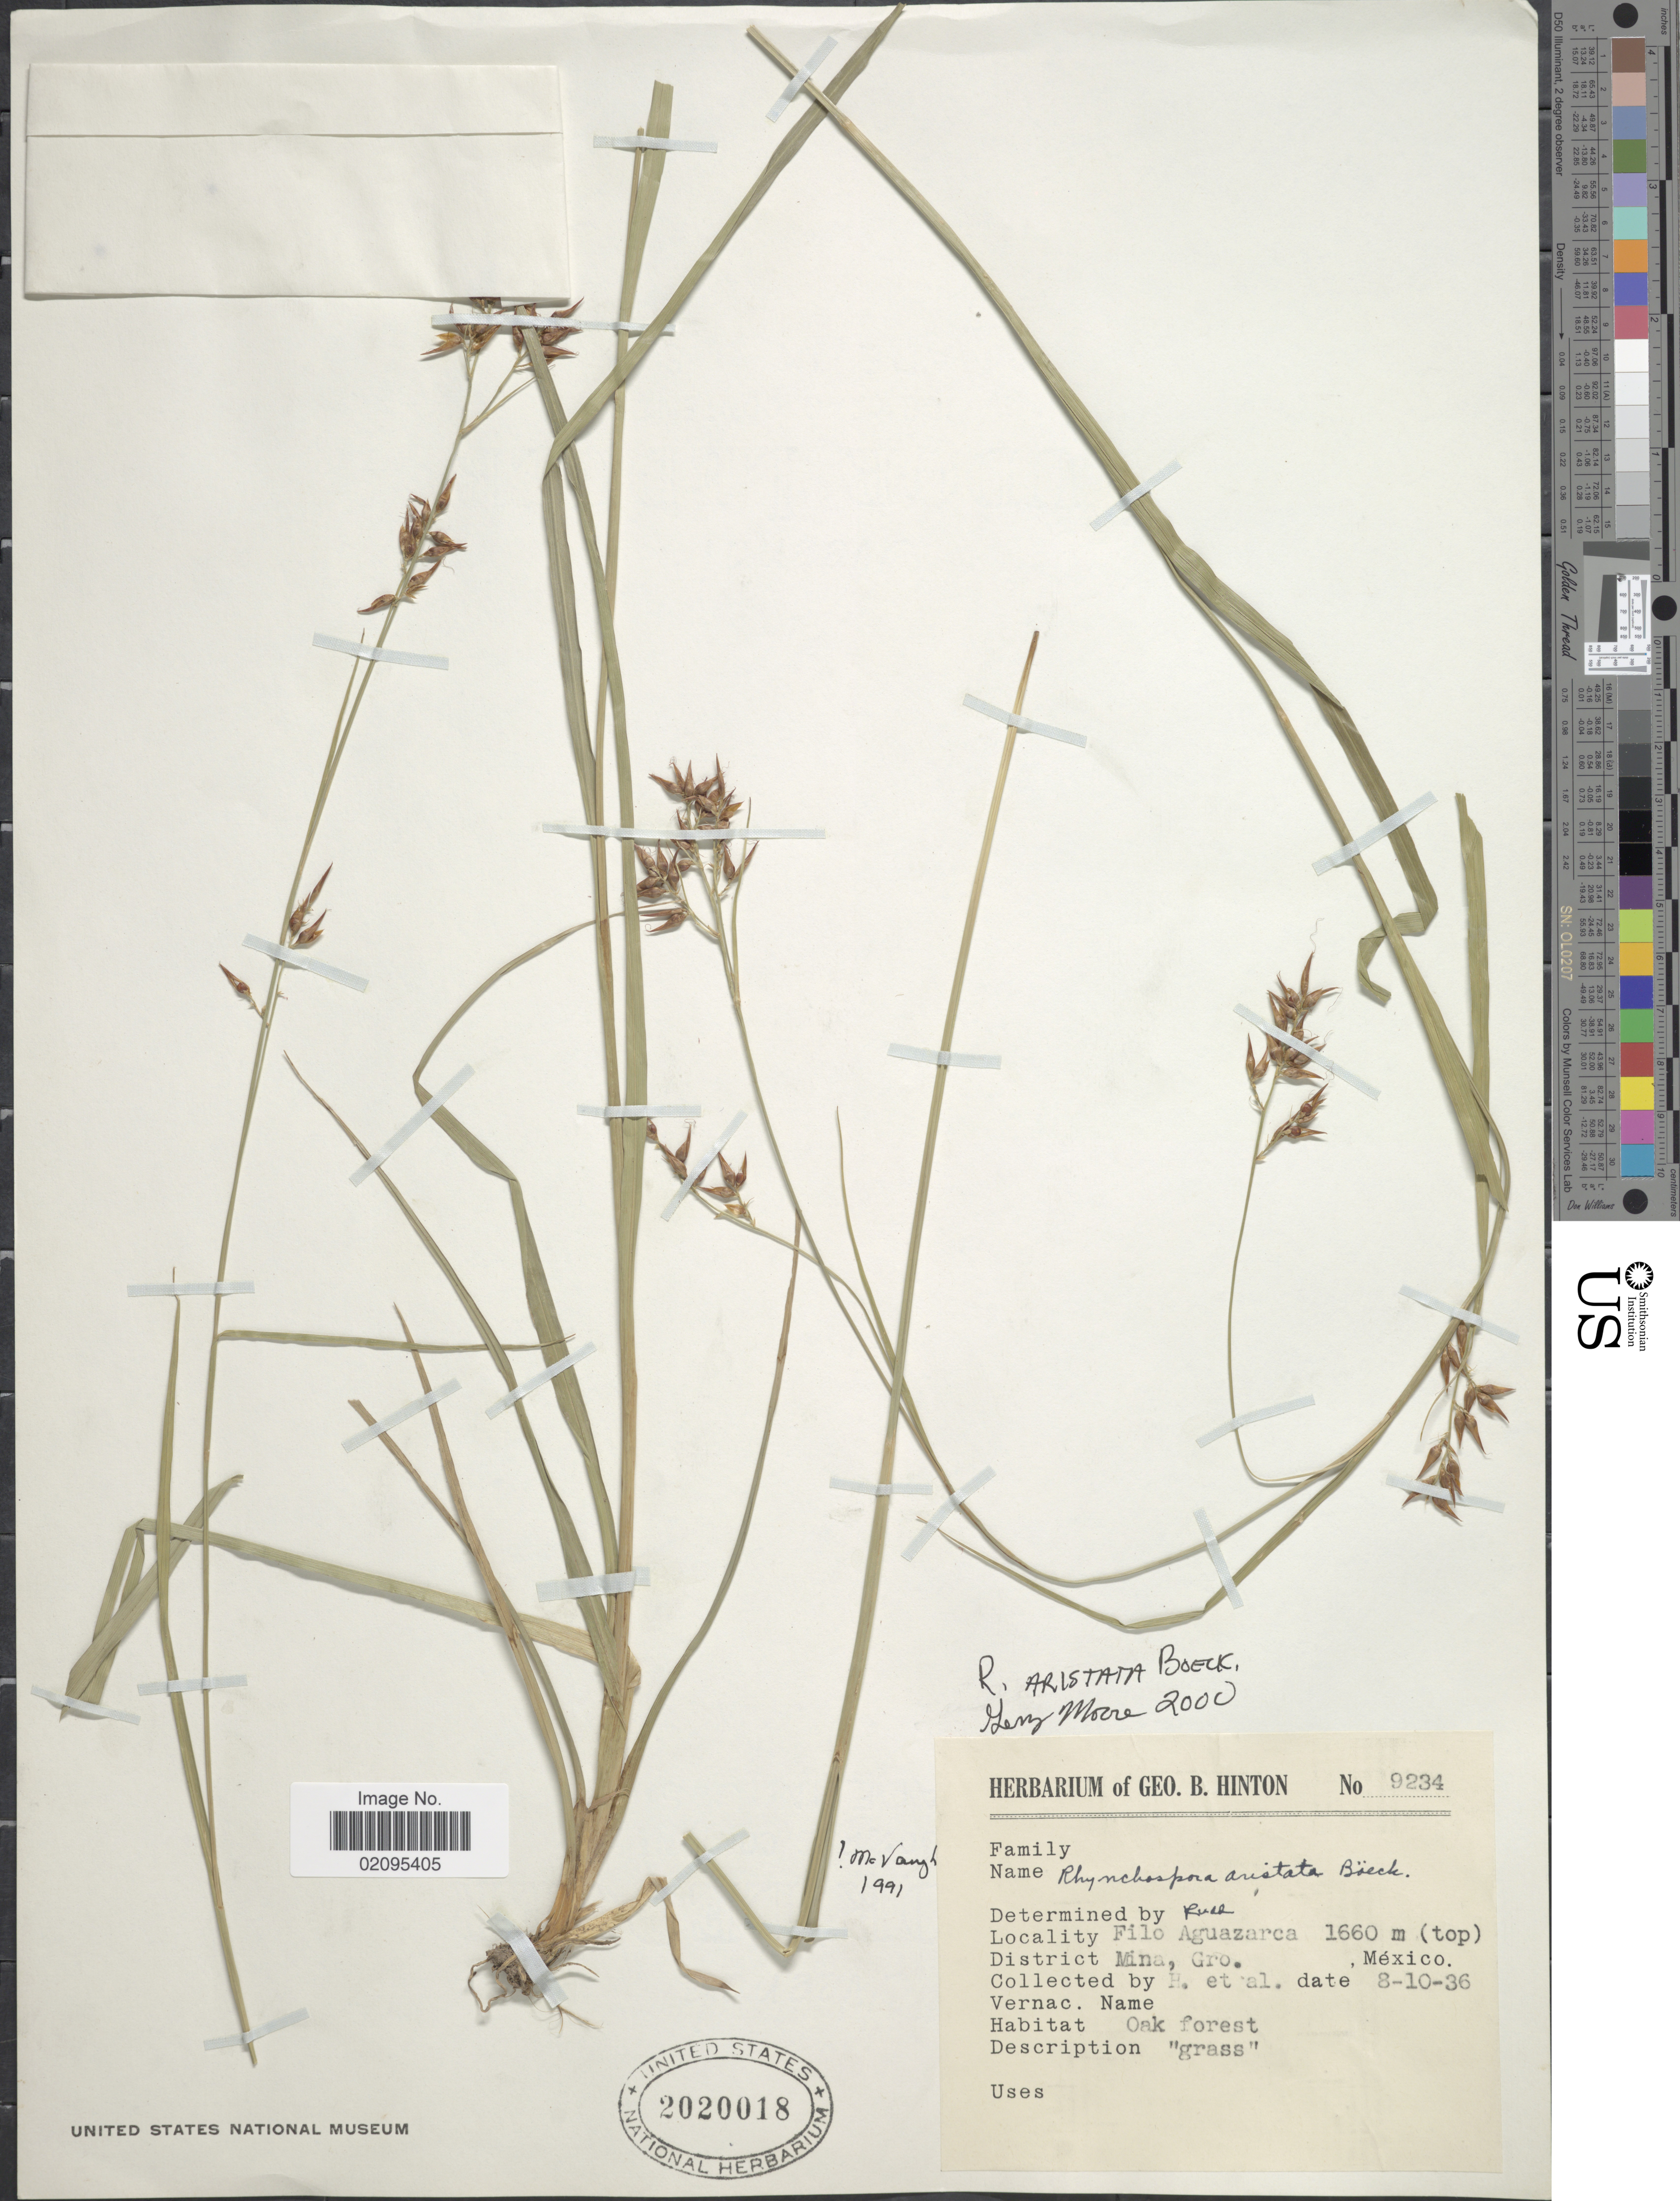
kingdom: Plantae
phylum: Tracheophyta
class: Liliopsida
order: Poales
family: Cyperaceae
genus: Rhynchospora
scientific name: Rhynchospora aristata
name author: Boeckeler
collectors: G. B. Hinton & et al.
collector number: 9234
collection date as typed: Transcribed d/m/y: 10/8/36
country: Mexico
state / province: Guerrero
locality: Filo Aguazarca, District Mina.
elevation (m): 1660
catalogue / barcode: US 2020018